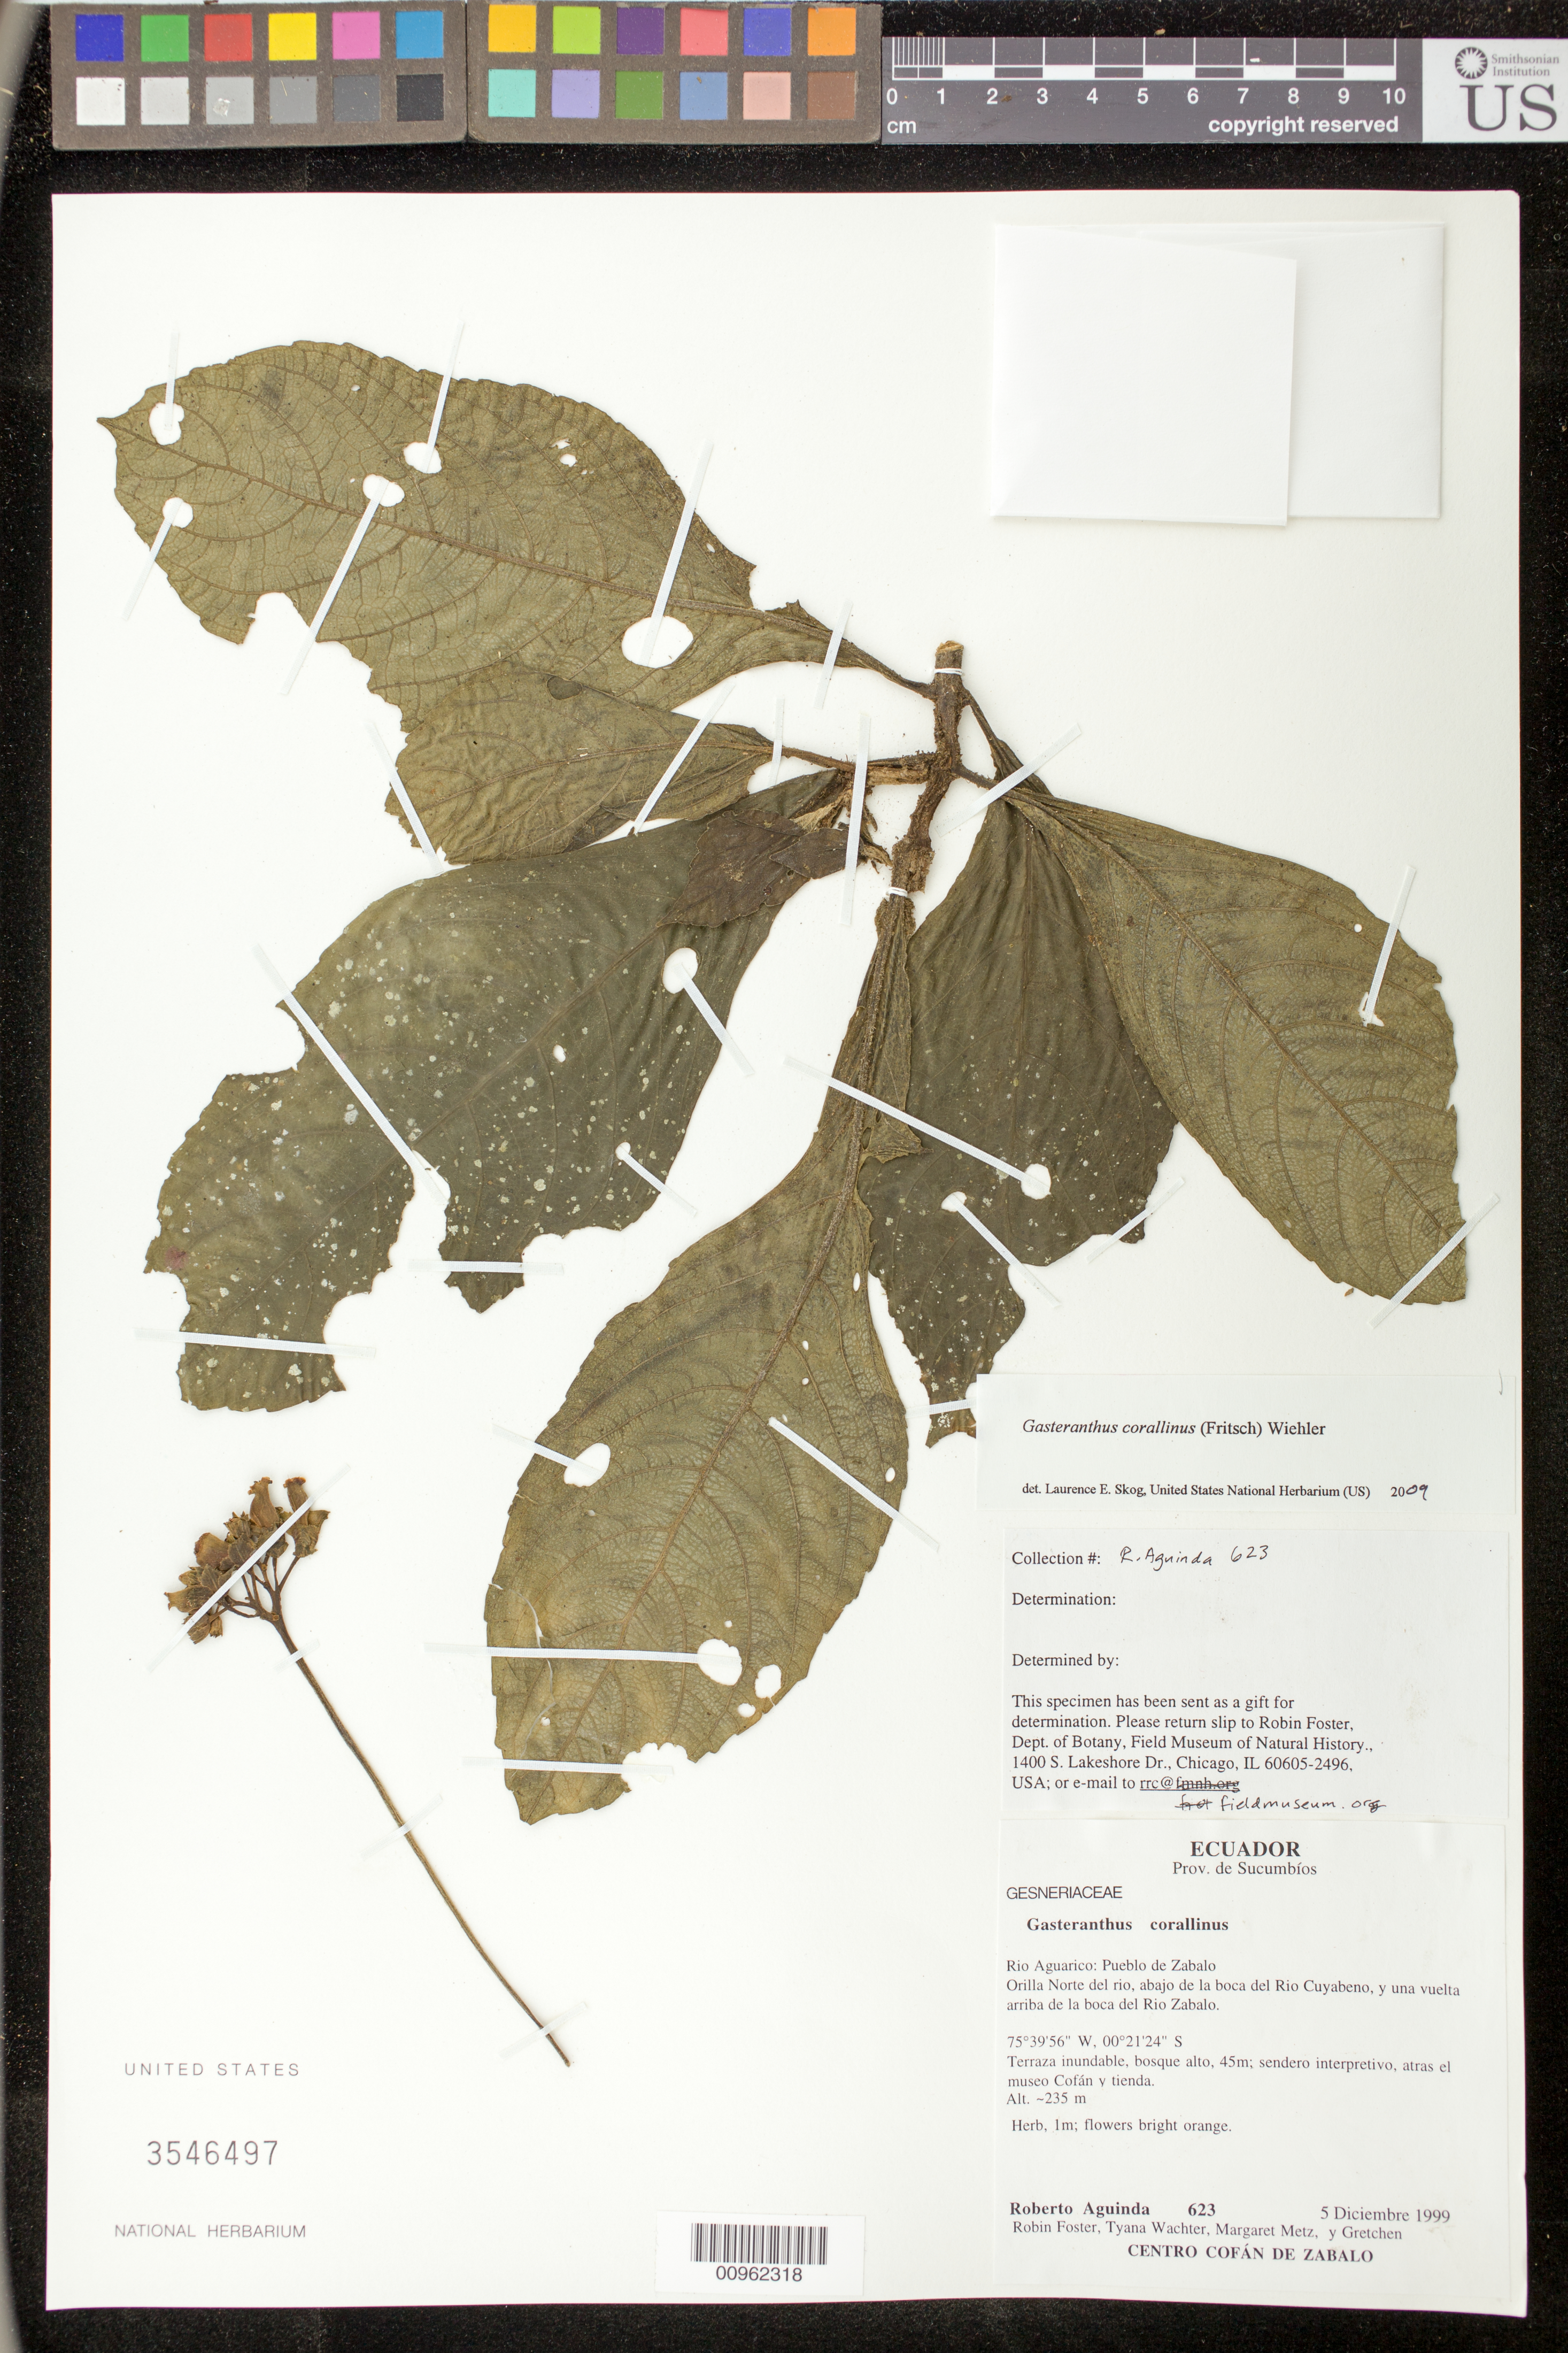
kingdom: Plantae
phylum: Tracheophyta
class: Magnoliopsida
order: Lamiales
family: Gesneriaceae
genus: Gasteranthus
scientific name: Gasteranthus corallinus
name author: (Fritsch) Wiehler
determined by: Skog, Laurence E.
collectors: R. Aguinda & et al.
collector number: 623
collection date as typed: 05 Dec 1999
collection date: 1999-12-05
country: Ecuador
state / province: Sucumbíos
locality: Rio Aguarico: Pueblo de Zabalo. Orilla Norte del rio, abajo de la boca del Rio Cuyabeno, y una vuelta arriba de la boca del Rio Zabalo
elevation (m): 235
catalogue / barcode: US 3546497